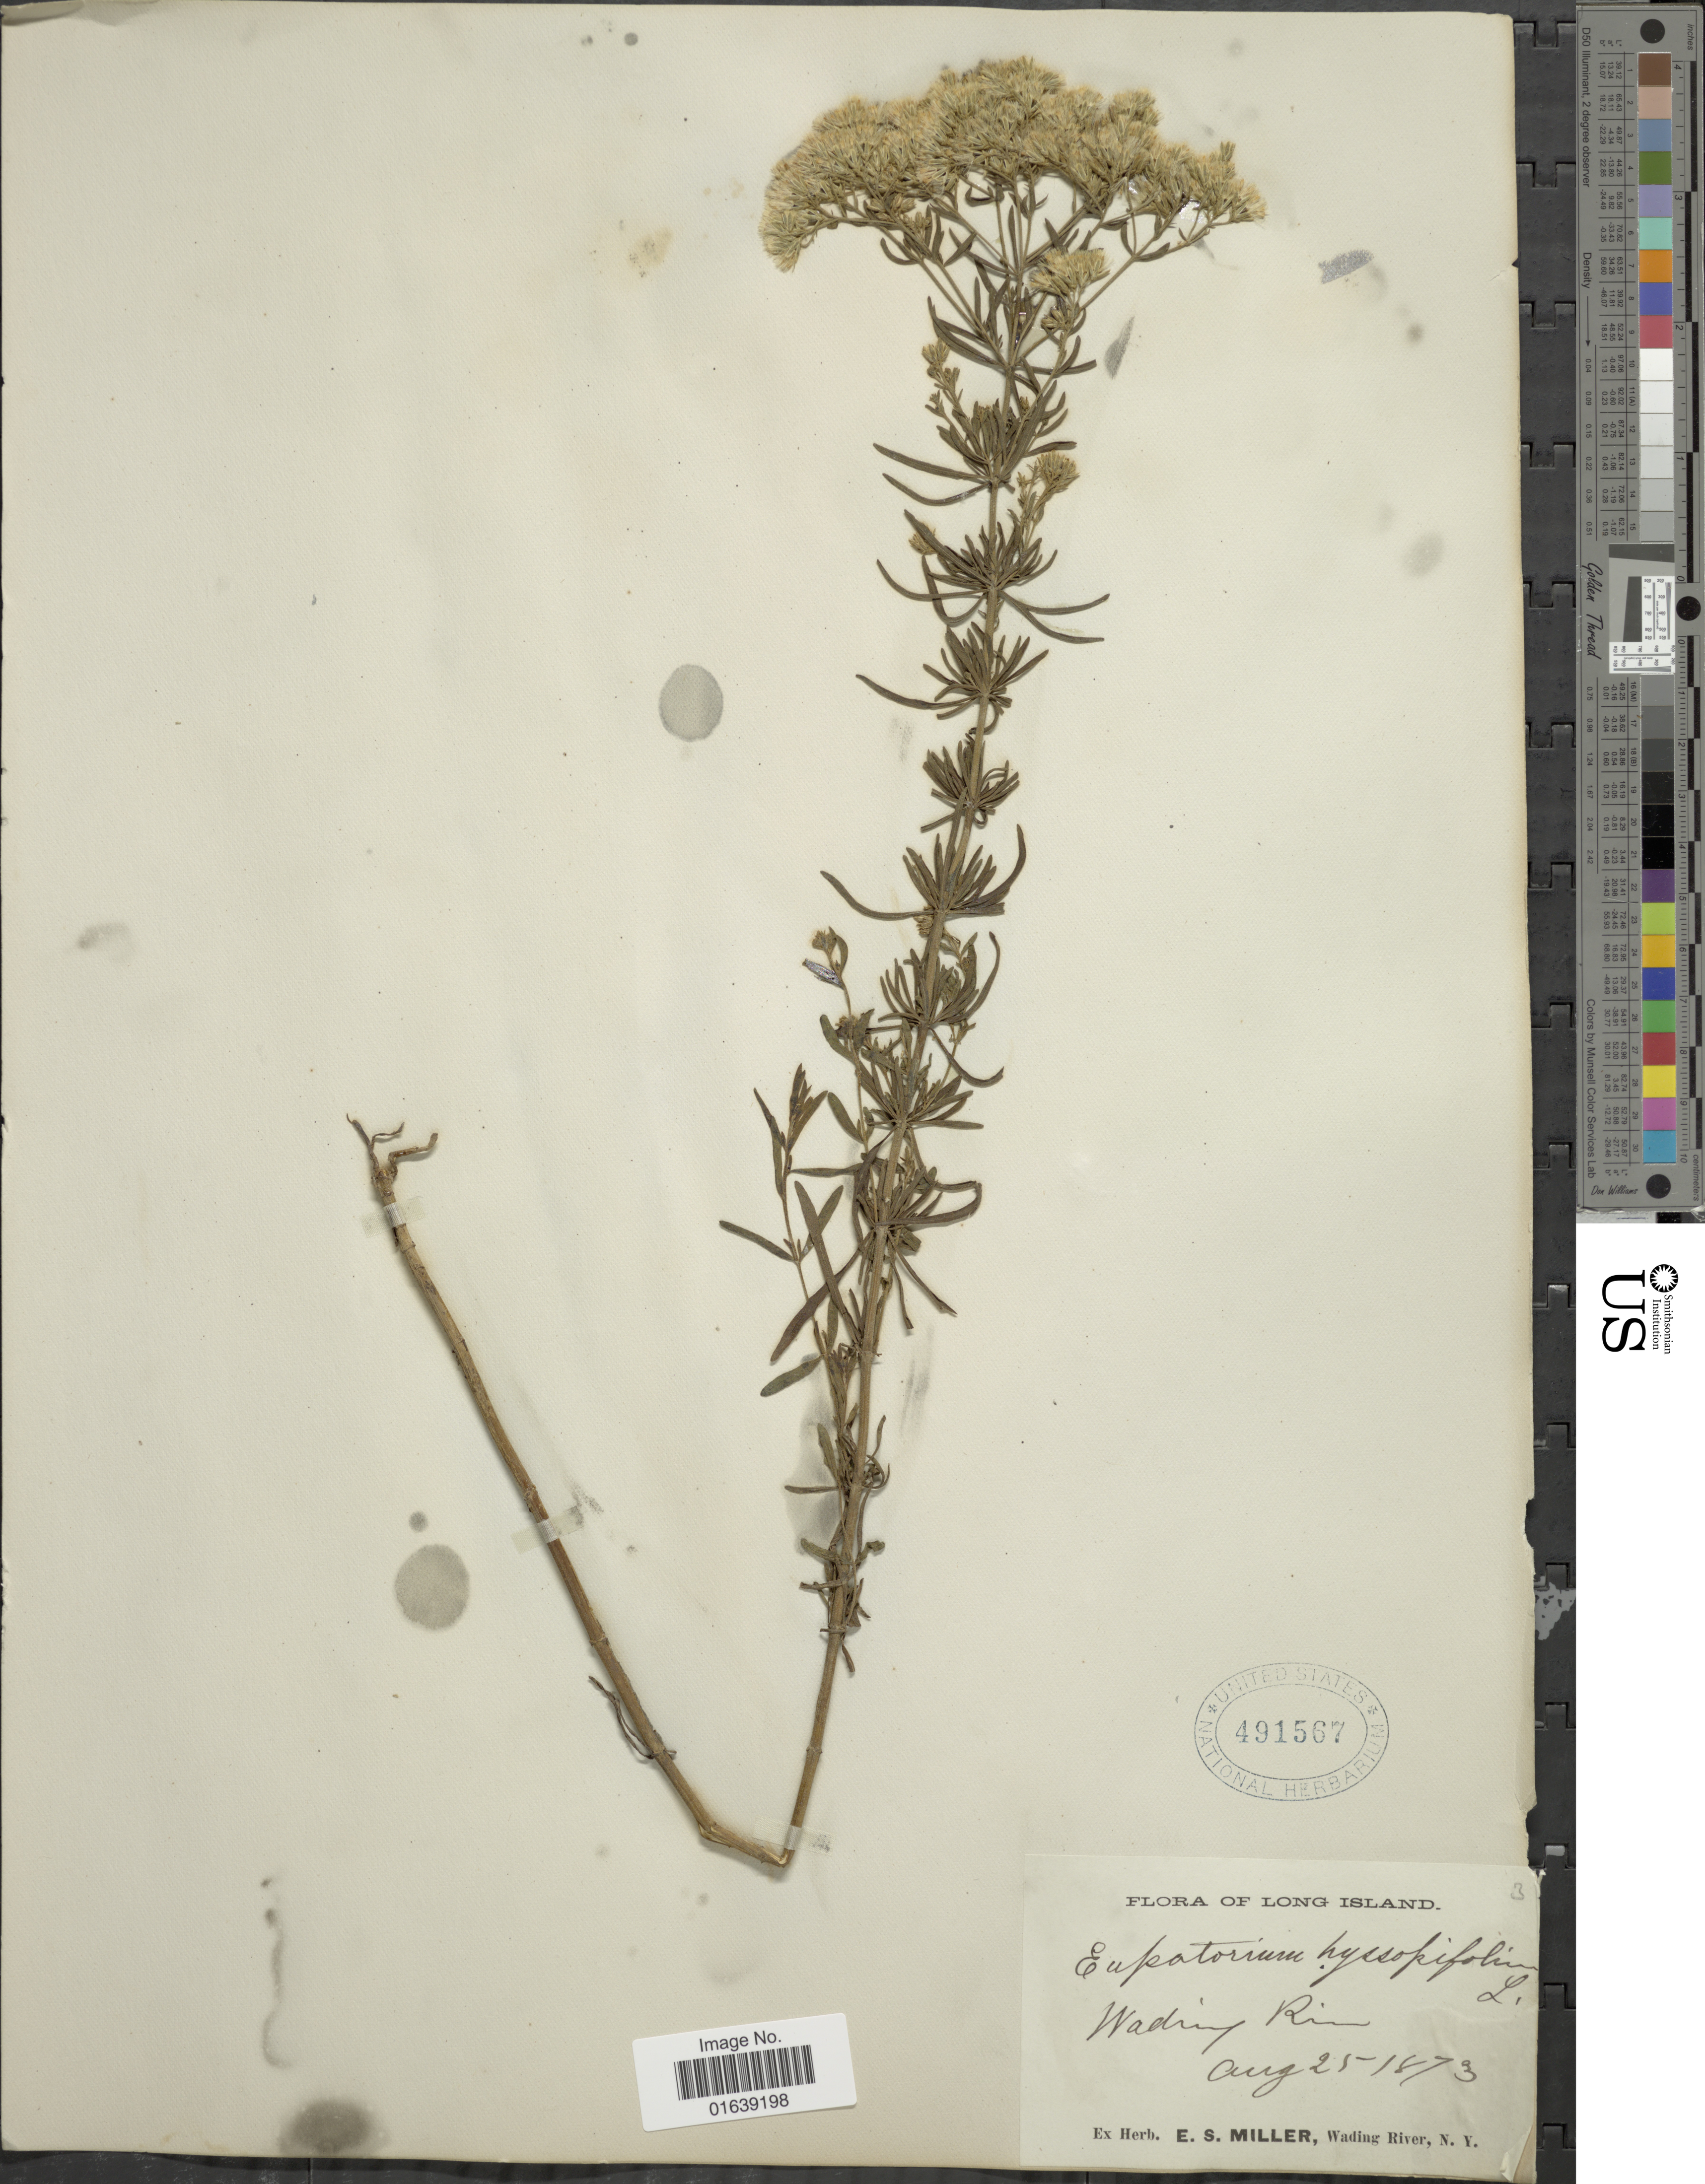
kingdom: Plantae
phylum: Tracheophyta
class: Magnoliopsida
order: Asterales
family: Asteraceae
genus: Eupatorium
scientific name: Eupatorium hyssopifolium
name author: L.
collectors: ex herb. E. S. Miller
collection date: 1873-08-25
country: United States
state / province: New York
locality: Long Island. Wading River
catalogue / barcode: US 491567